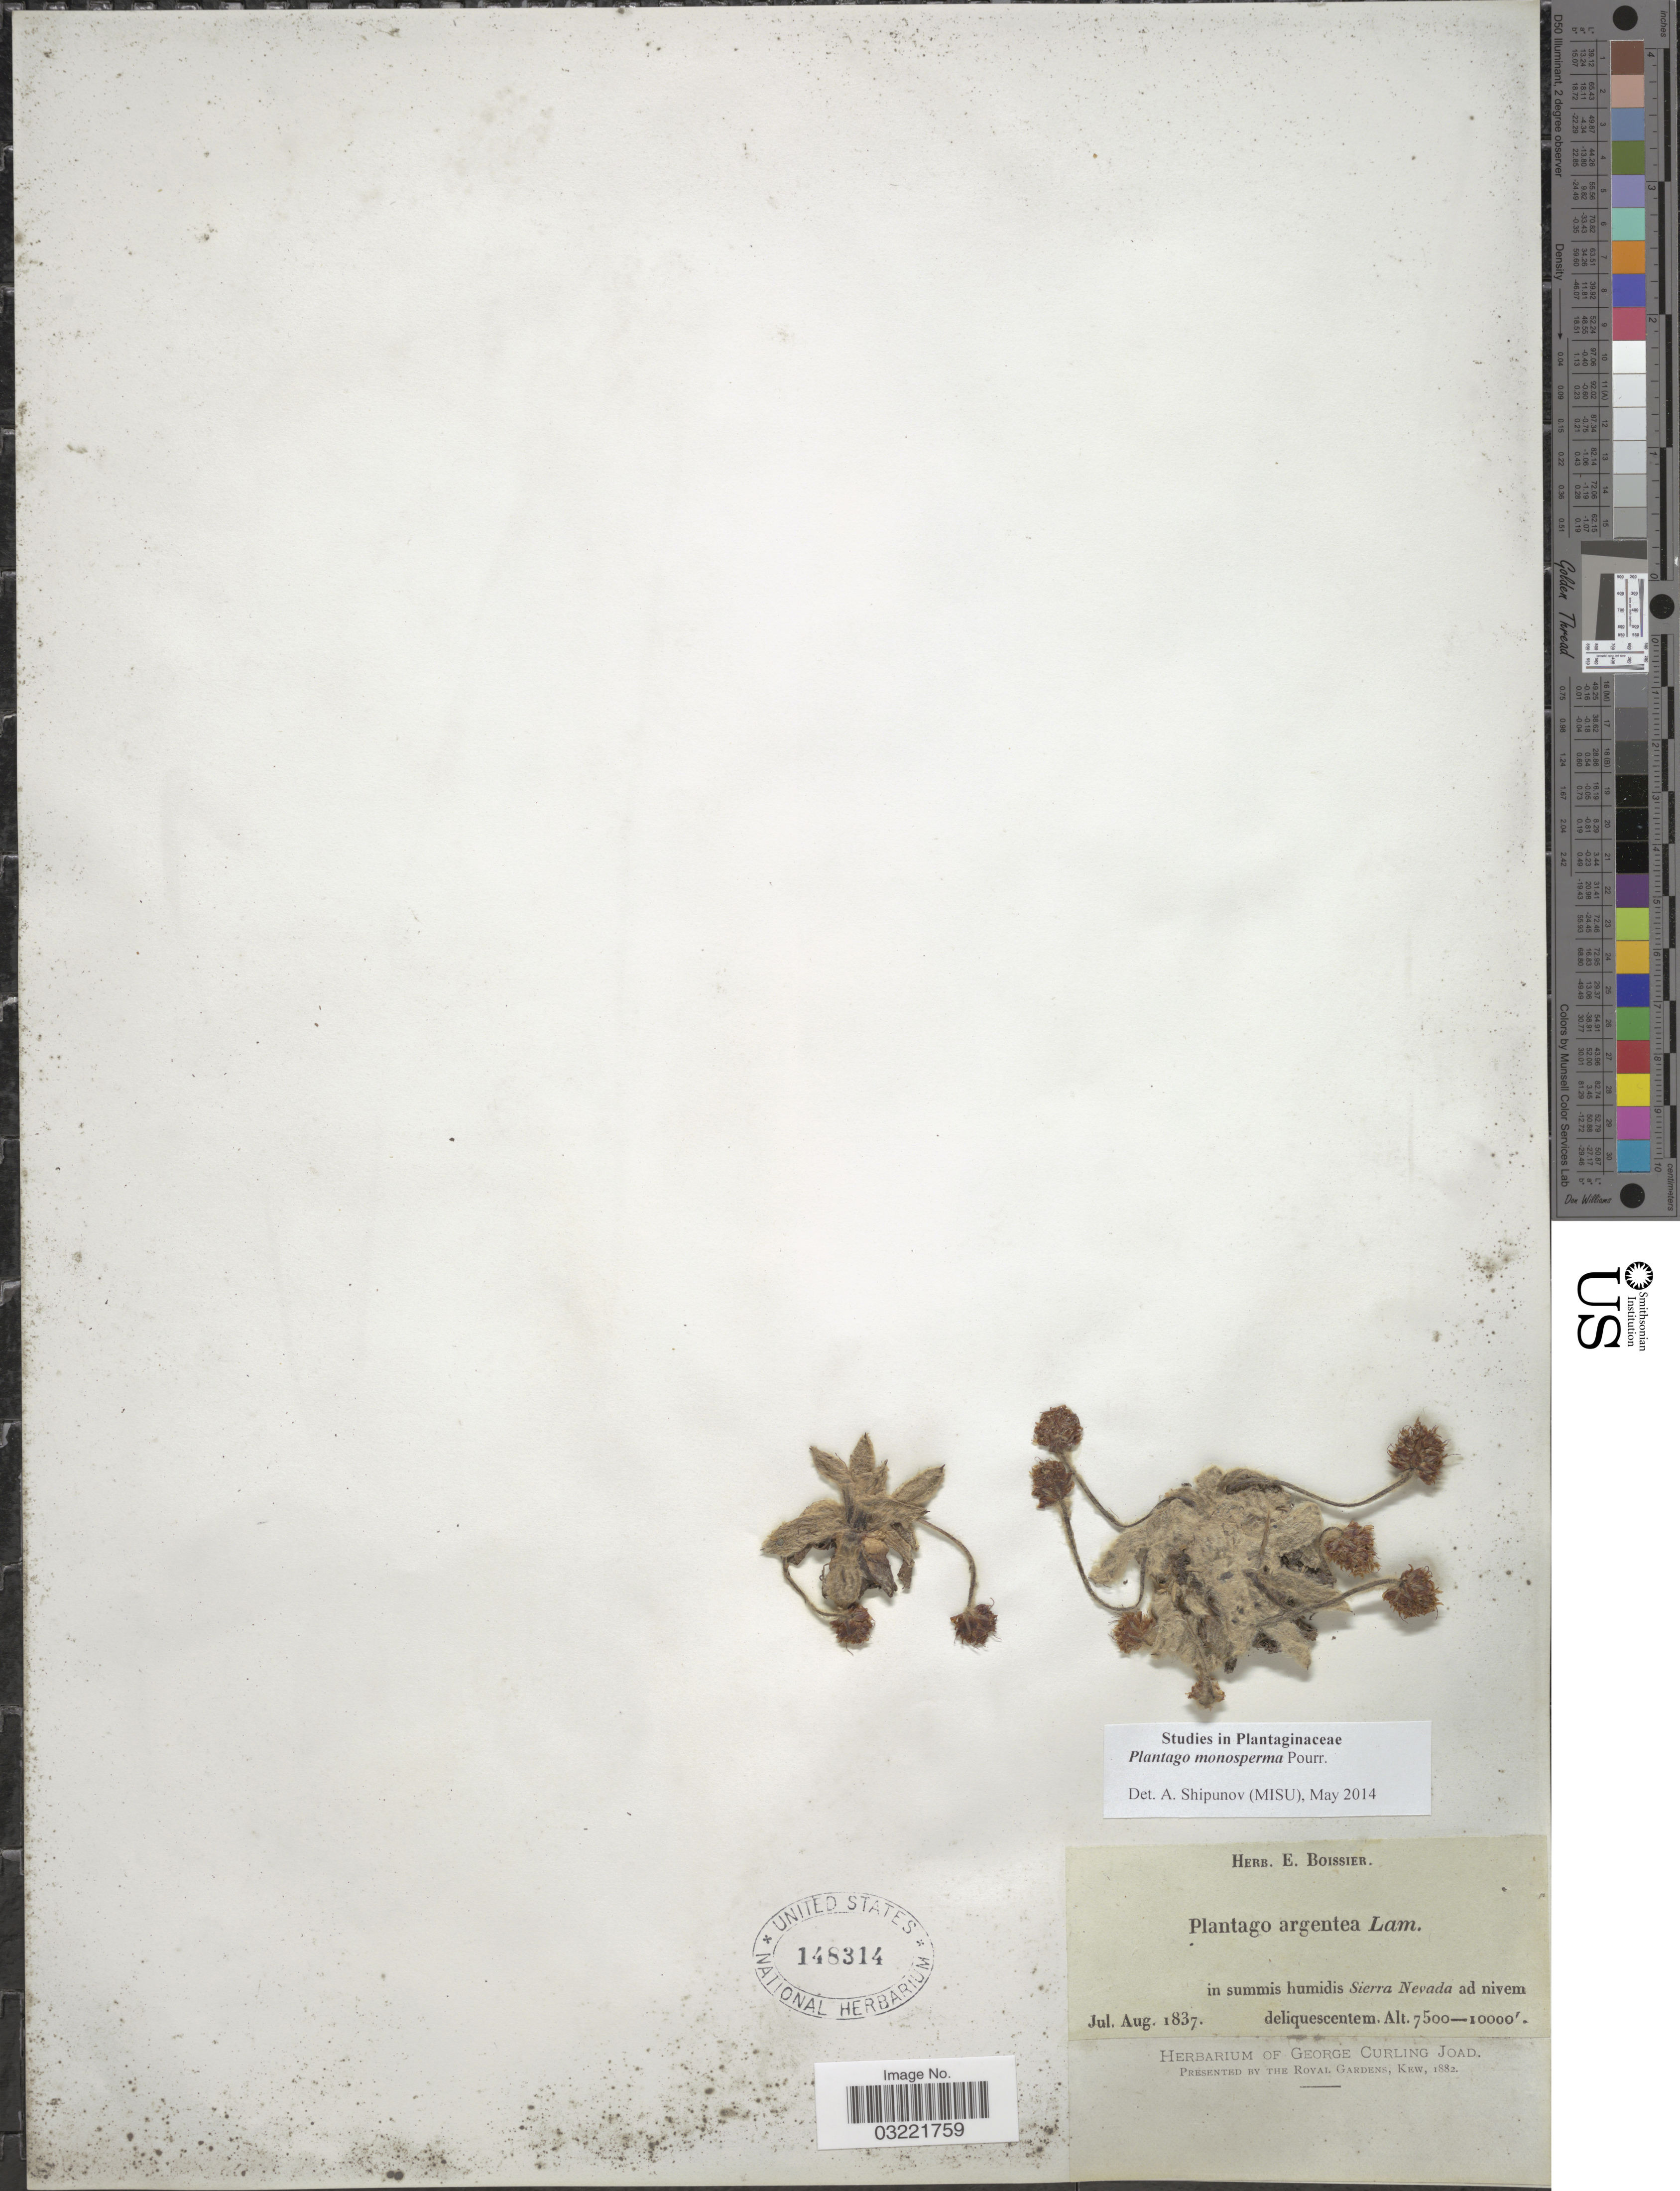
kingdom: Plantae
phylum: Tracheophyta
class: Magnoliopsida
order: Lamiales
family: Plantaginaceae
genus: Plantago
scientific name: Plantago monosperma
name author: Pourr.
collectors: ex herb. E. Boissier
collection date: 1837-07/1837-08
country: Spain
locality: In summis humidis Sierra Nevada ad nivem deliquescentem.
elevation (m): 2286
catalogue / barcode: US 148314